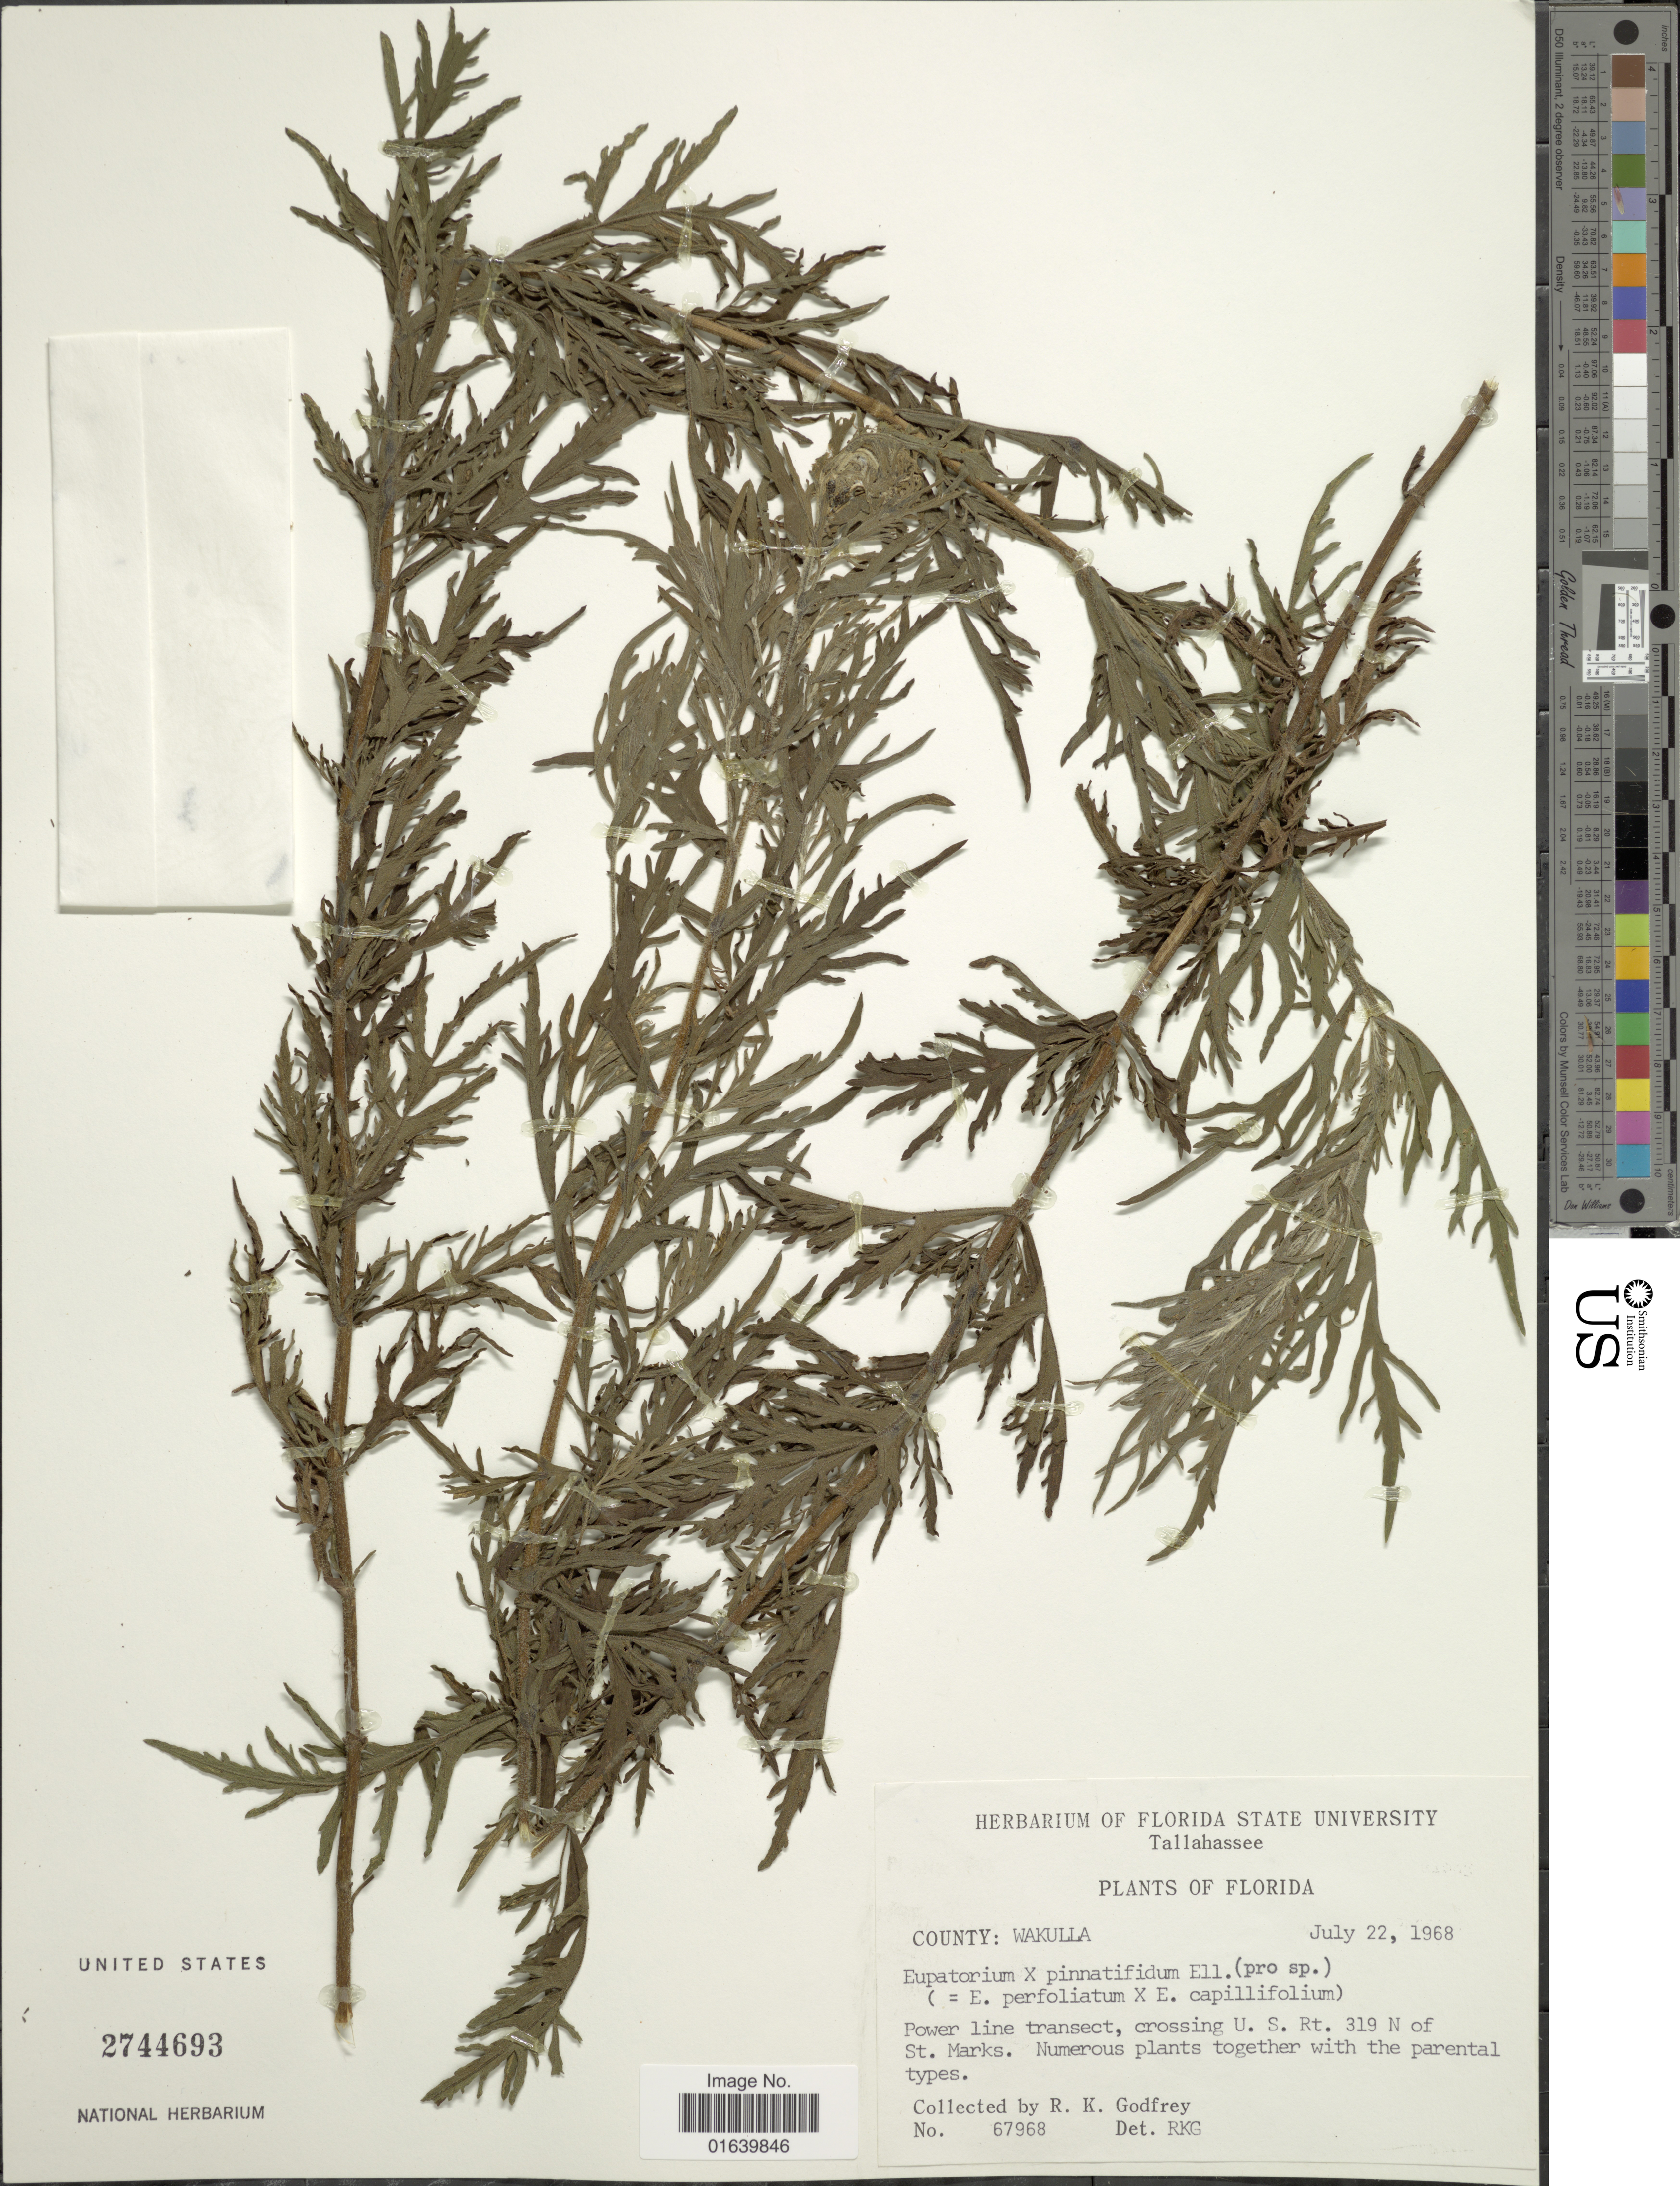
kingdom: Plantae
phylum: Tracheophyta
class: Magnoliopsida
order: Asterales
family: Asteraceae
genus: Eupatorium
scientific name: Eupatorium x pinnatifidum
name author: Elliott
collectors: R. K. Godfrey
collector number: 67968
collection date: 1968-07-22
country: United States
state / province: Florida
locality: Florida, County: Wakulla, Power line transect, crossing U.S. Rt. 319 N of St. Marks.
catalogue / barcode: US 2744693